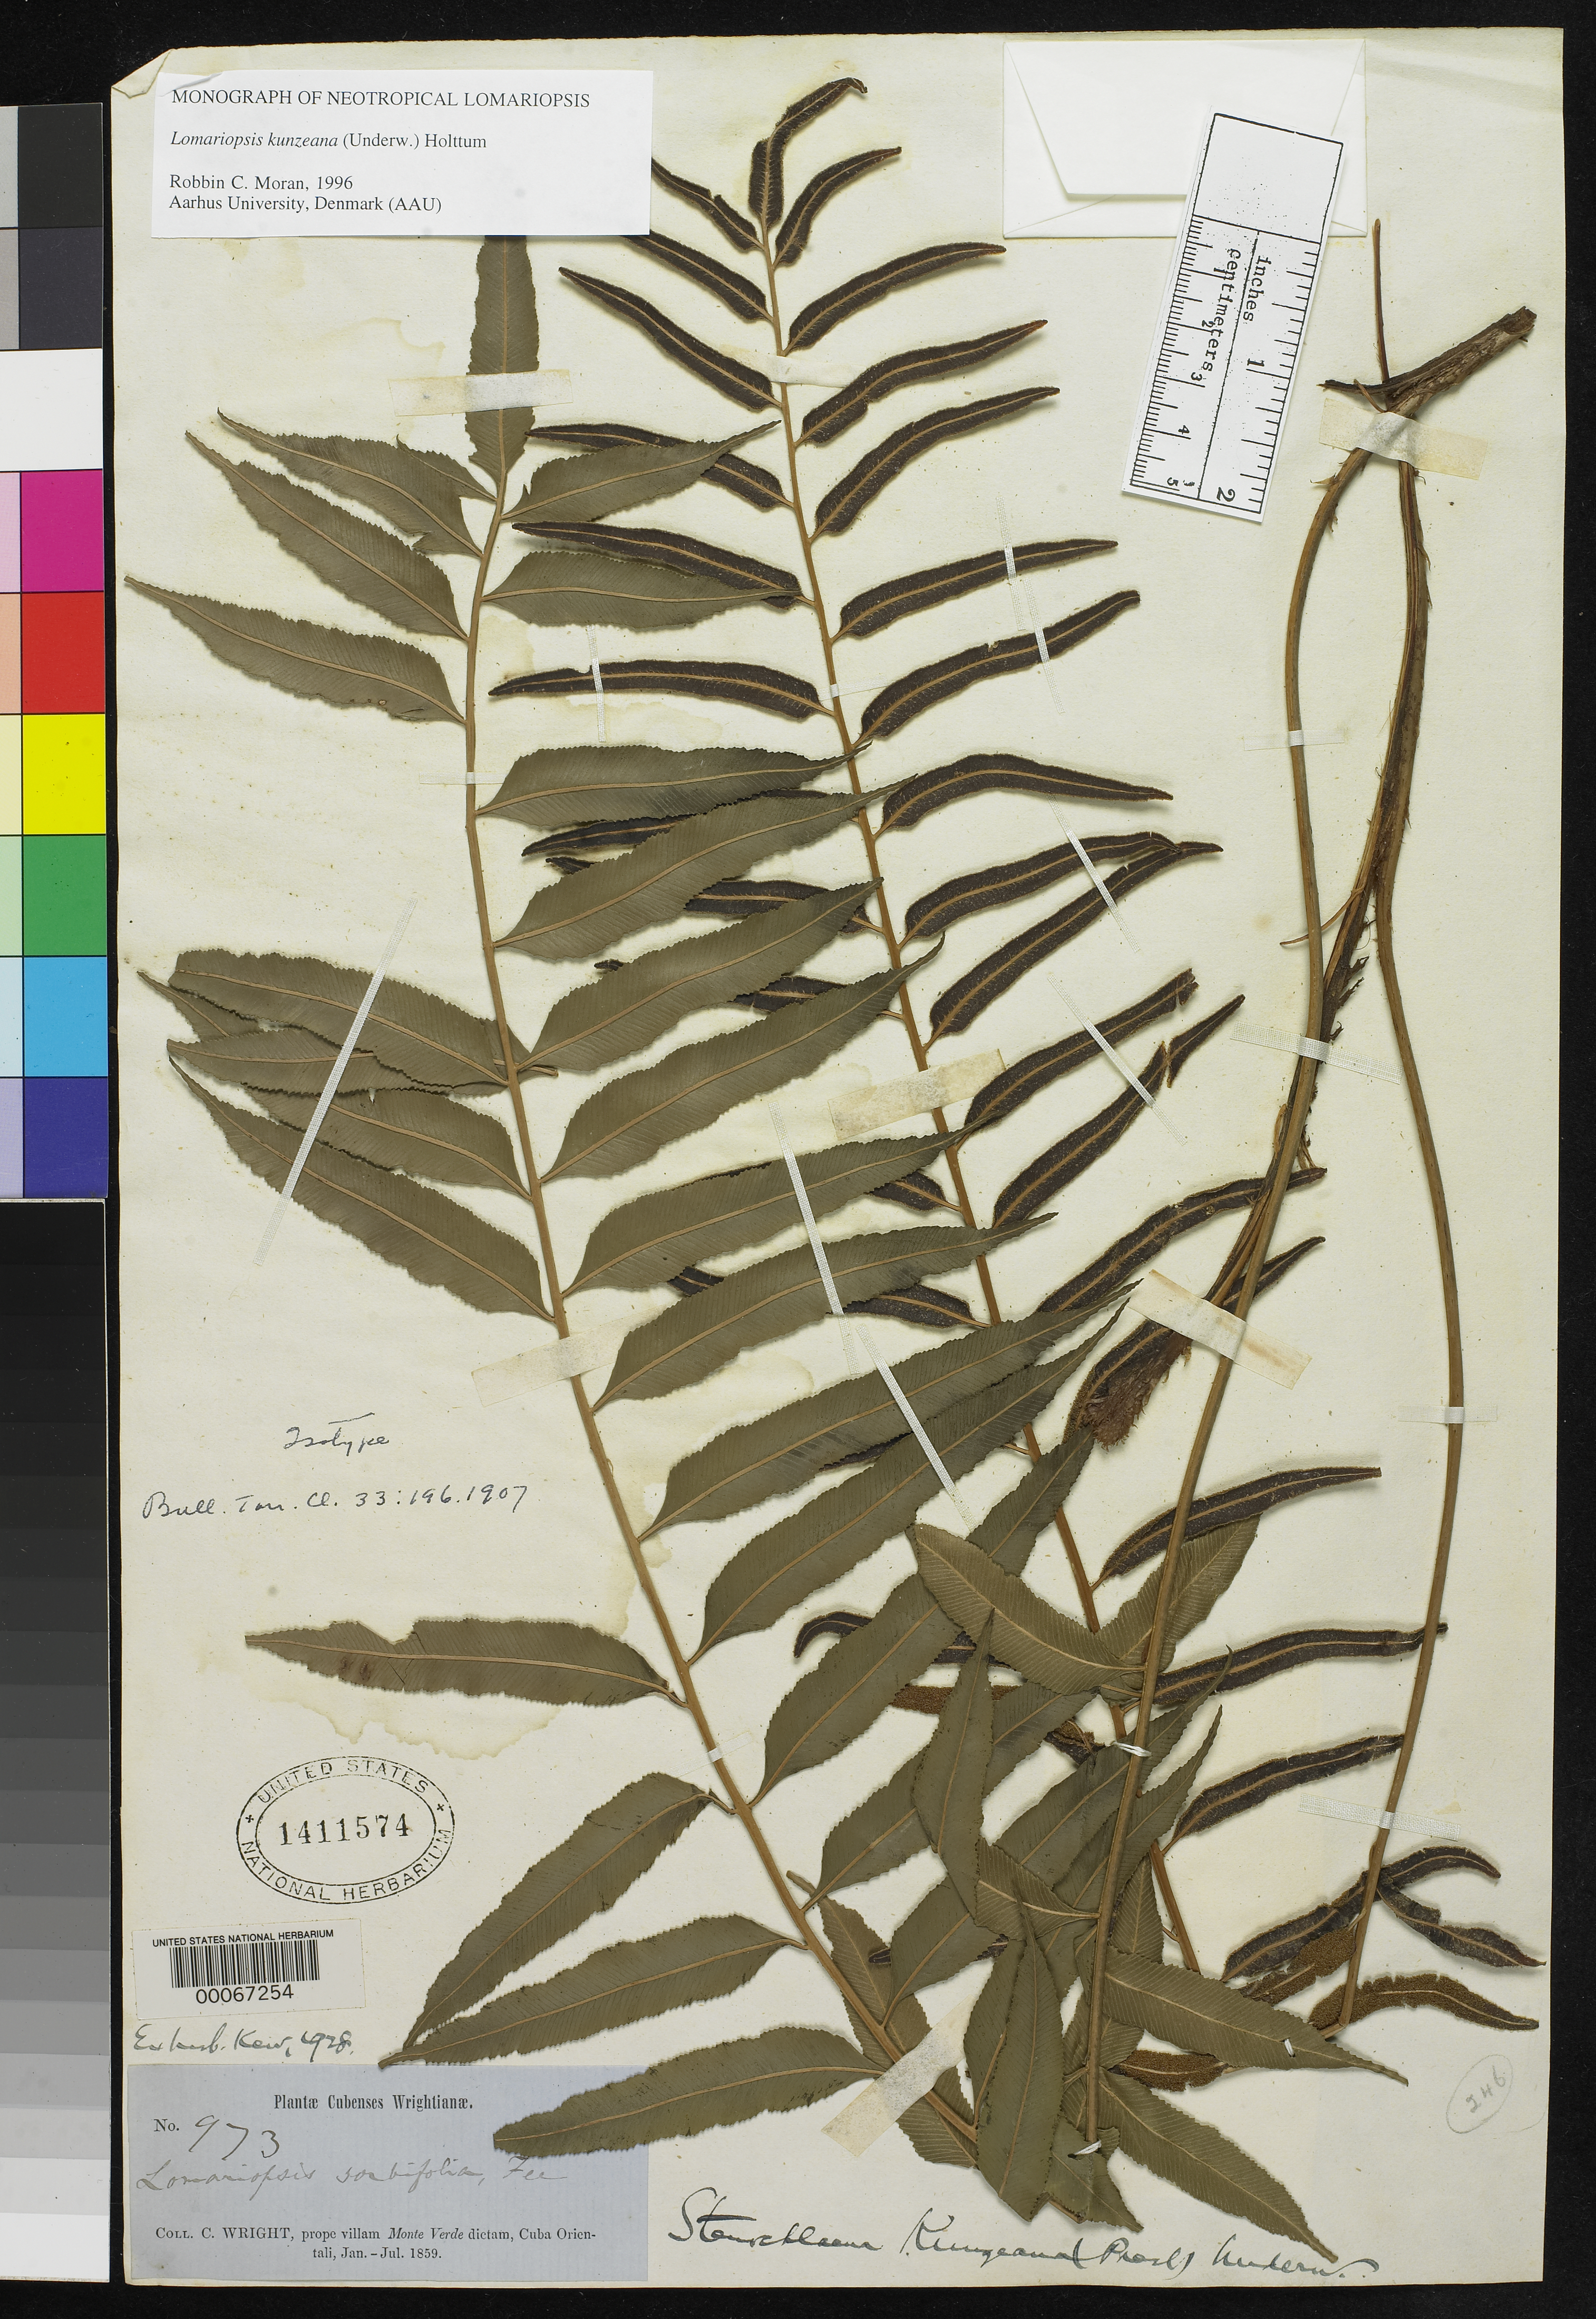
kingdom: Plantae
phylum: Tracheophyta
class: Polypodiopsida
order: Polypodiales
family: Blechnaceae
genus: Stenochlaena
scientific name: Stenochlaena kunzeana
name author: Underw.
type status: Type Collection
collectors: C. Wright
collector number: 973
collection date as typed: Jan 1859 to -- Jul 1859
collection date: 1859-01/1859-07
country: Cuba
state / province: Oriente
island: Greater Antilles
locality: Prope villam Mont Verde Dictam.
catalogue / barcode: US 1411574